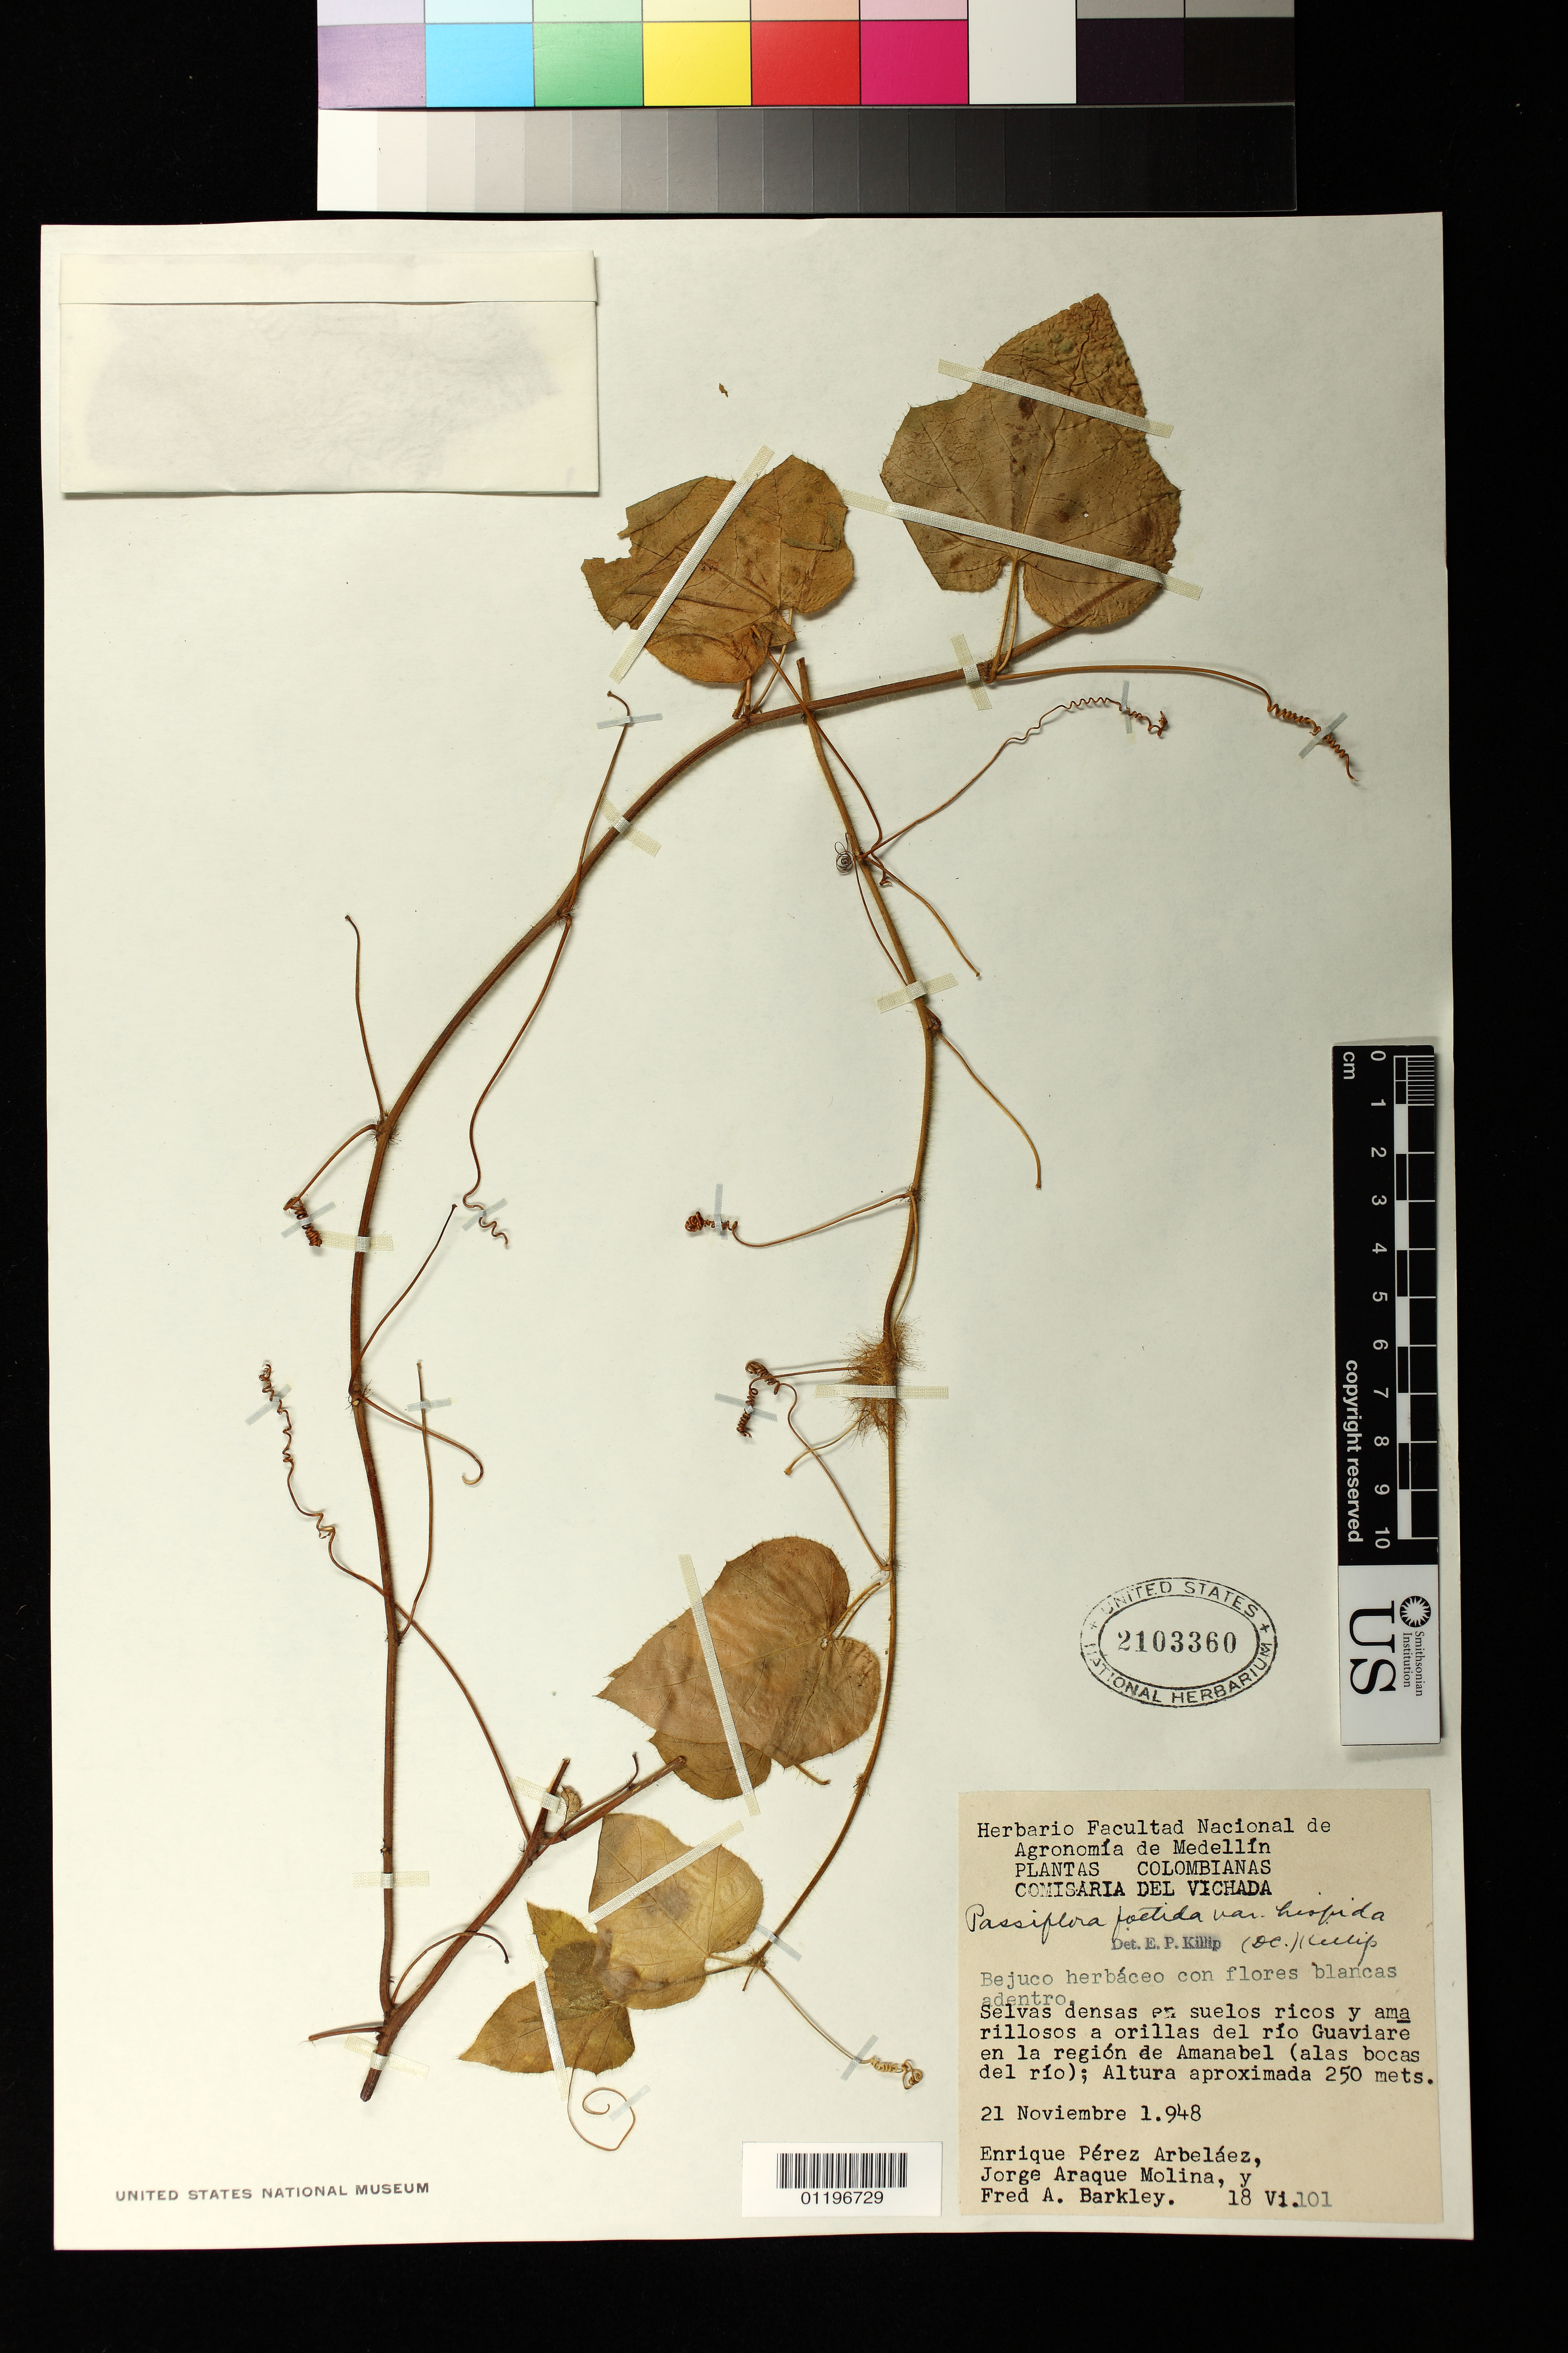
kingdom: Plantae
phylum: Tracheophyta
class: Magnoliopsida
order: Malpighiales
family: Passifloraceae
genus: Passiflora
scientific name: Passiflora foetida var. hispida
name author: (DC. ex Triana & Planch.) Killip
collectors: E. Pérez Arbeláez, J. Araque Molina & F. A. Barkley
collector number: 18 Vi. 101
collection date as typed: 21 Nov 1948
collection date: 1948-11-21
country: Colombia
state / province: Vichada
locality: Selvas densas en suelos ricos y amarillosos a orillas del río Guaviare en la regíon de Amanabel (alas bocas del río)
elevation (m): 250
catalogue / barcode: US 2103360